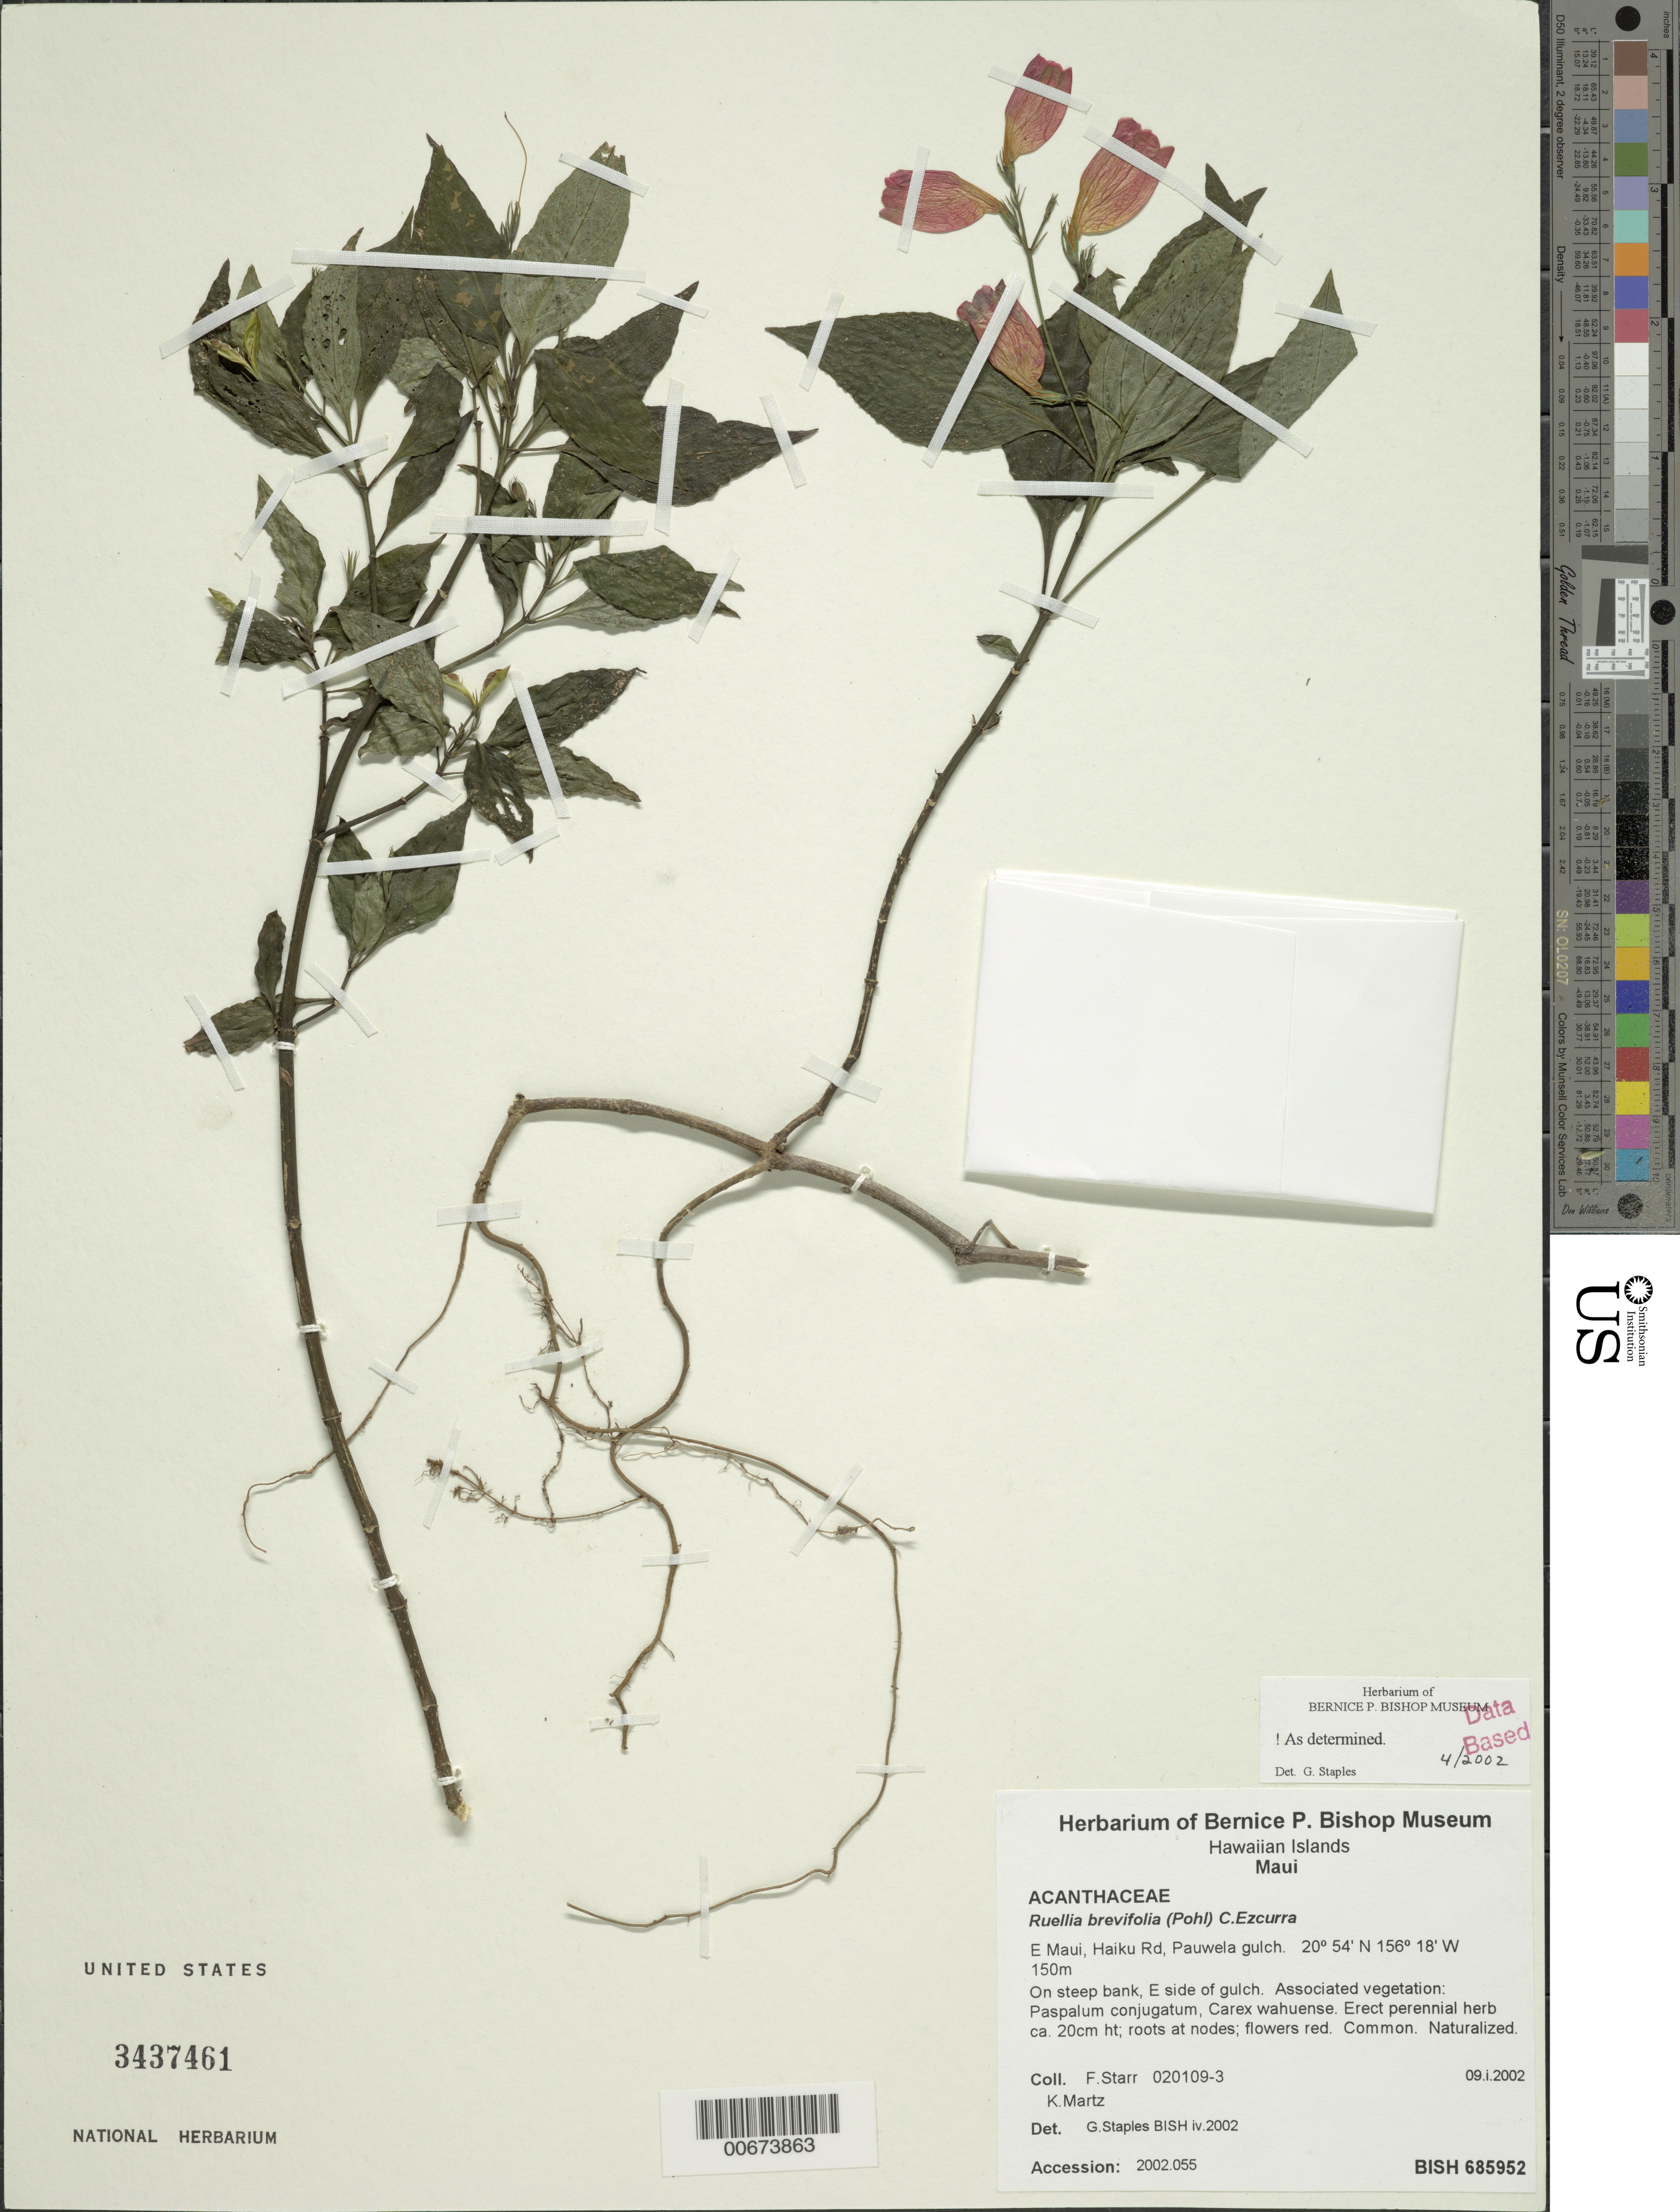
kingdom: Plantae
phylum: Tracheophyta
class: Magnoliopsida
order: Lamiales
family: Acanthaceae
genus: Ruellia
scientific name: Ruellia brevifolia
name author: (Pohl) C. Ezcurra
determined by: Staples, G. W.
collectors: F. Starr & K. Martz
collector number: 020109-3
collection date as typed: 9 Jan 2002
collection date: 2002-01-09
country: United States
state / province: Hawaii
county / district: Maui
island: Maui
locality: E Maui, Haiku Rd, Pauwela gulch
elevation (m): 150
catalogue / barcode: US 3437461